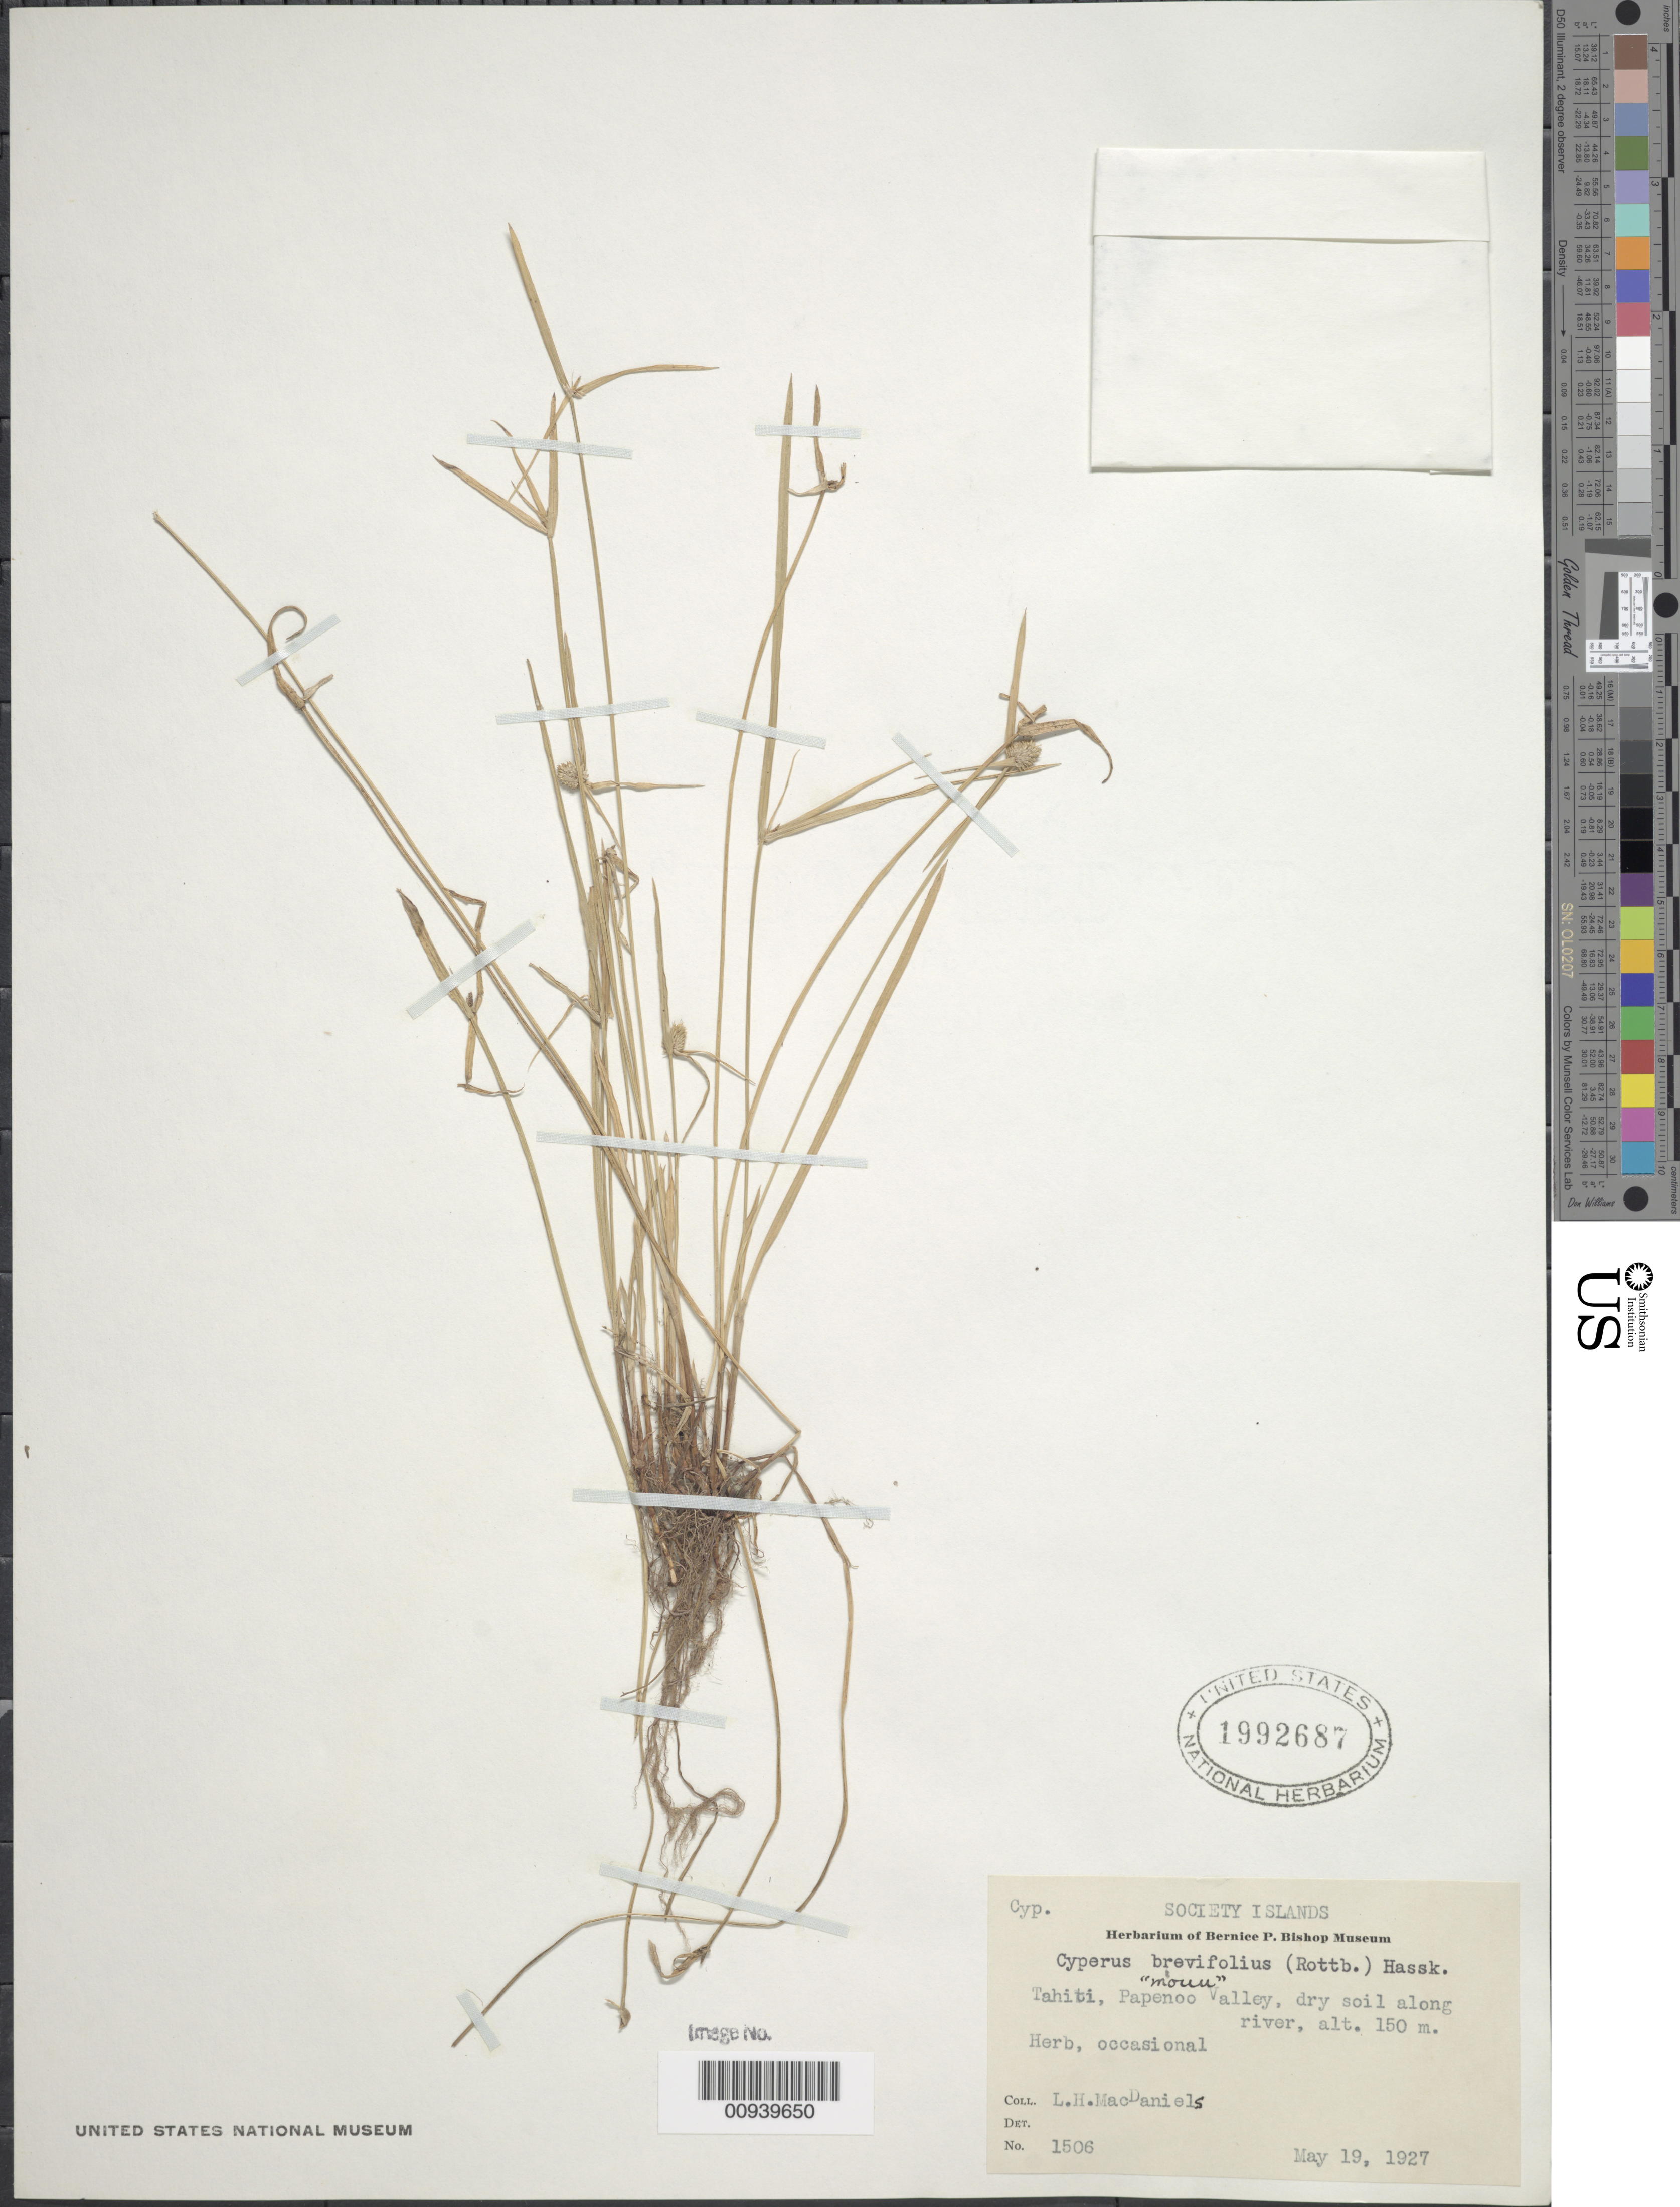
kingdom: Plantae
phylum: Tracheophyta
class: Liliopsida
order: Poales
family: Cyperaceae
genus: Cyperus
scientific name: Cyperus brevifolius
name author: (Rottb.) Hassk.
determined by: Strong, M. T., (US), Smithsonian Institution - National Museum of Natural History (UNITED STATES)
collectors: L. H. MacDaniels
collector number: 1506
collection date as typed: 19 May 1927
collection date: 1927-05-19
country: French Polynesia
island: Tahiti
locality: Papenoo Valley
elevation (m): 150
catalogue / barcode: US 1992687